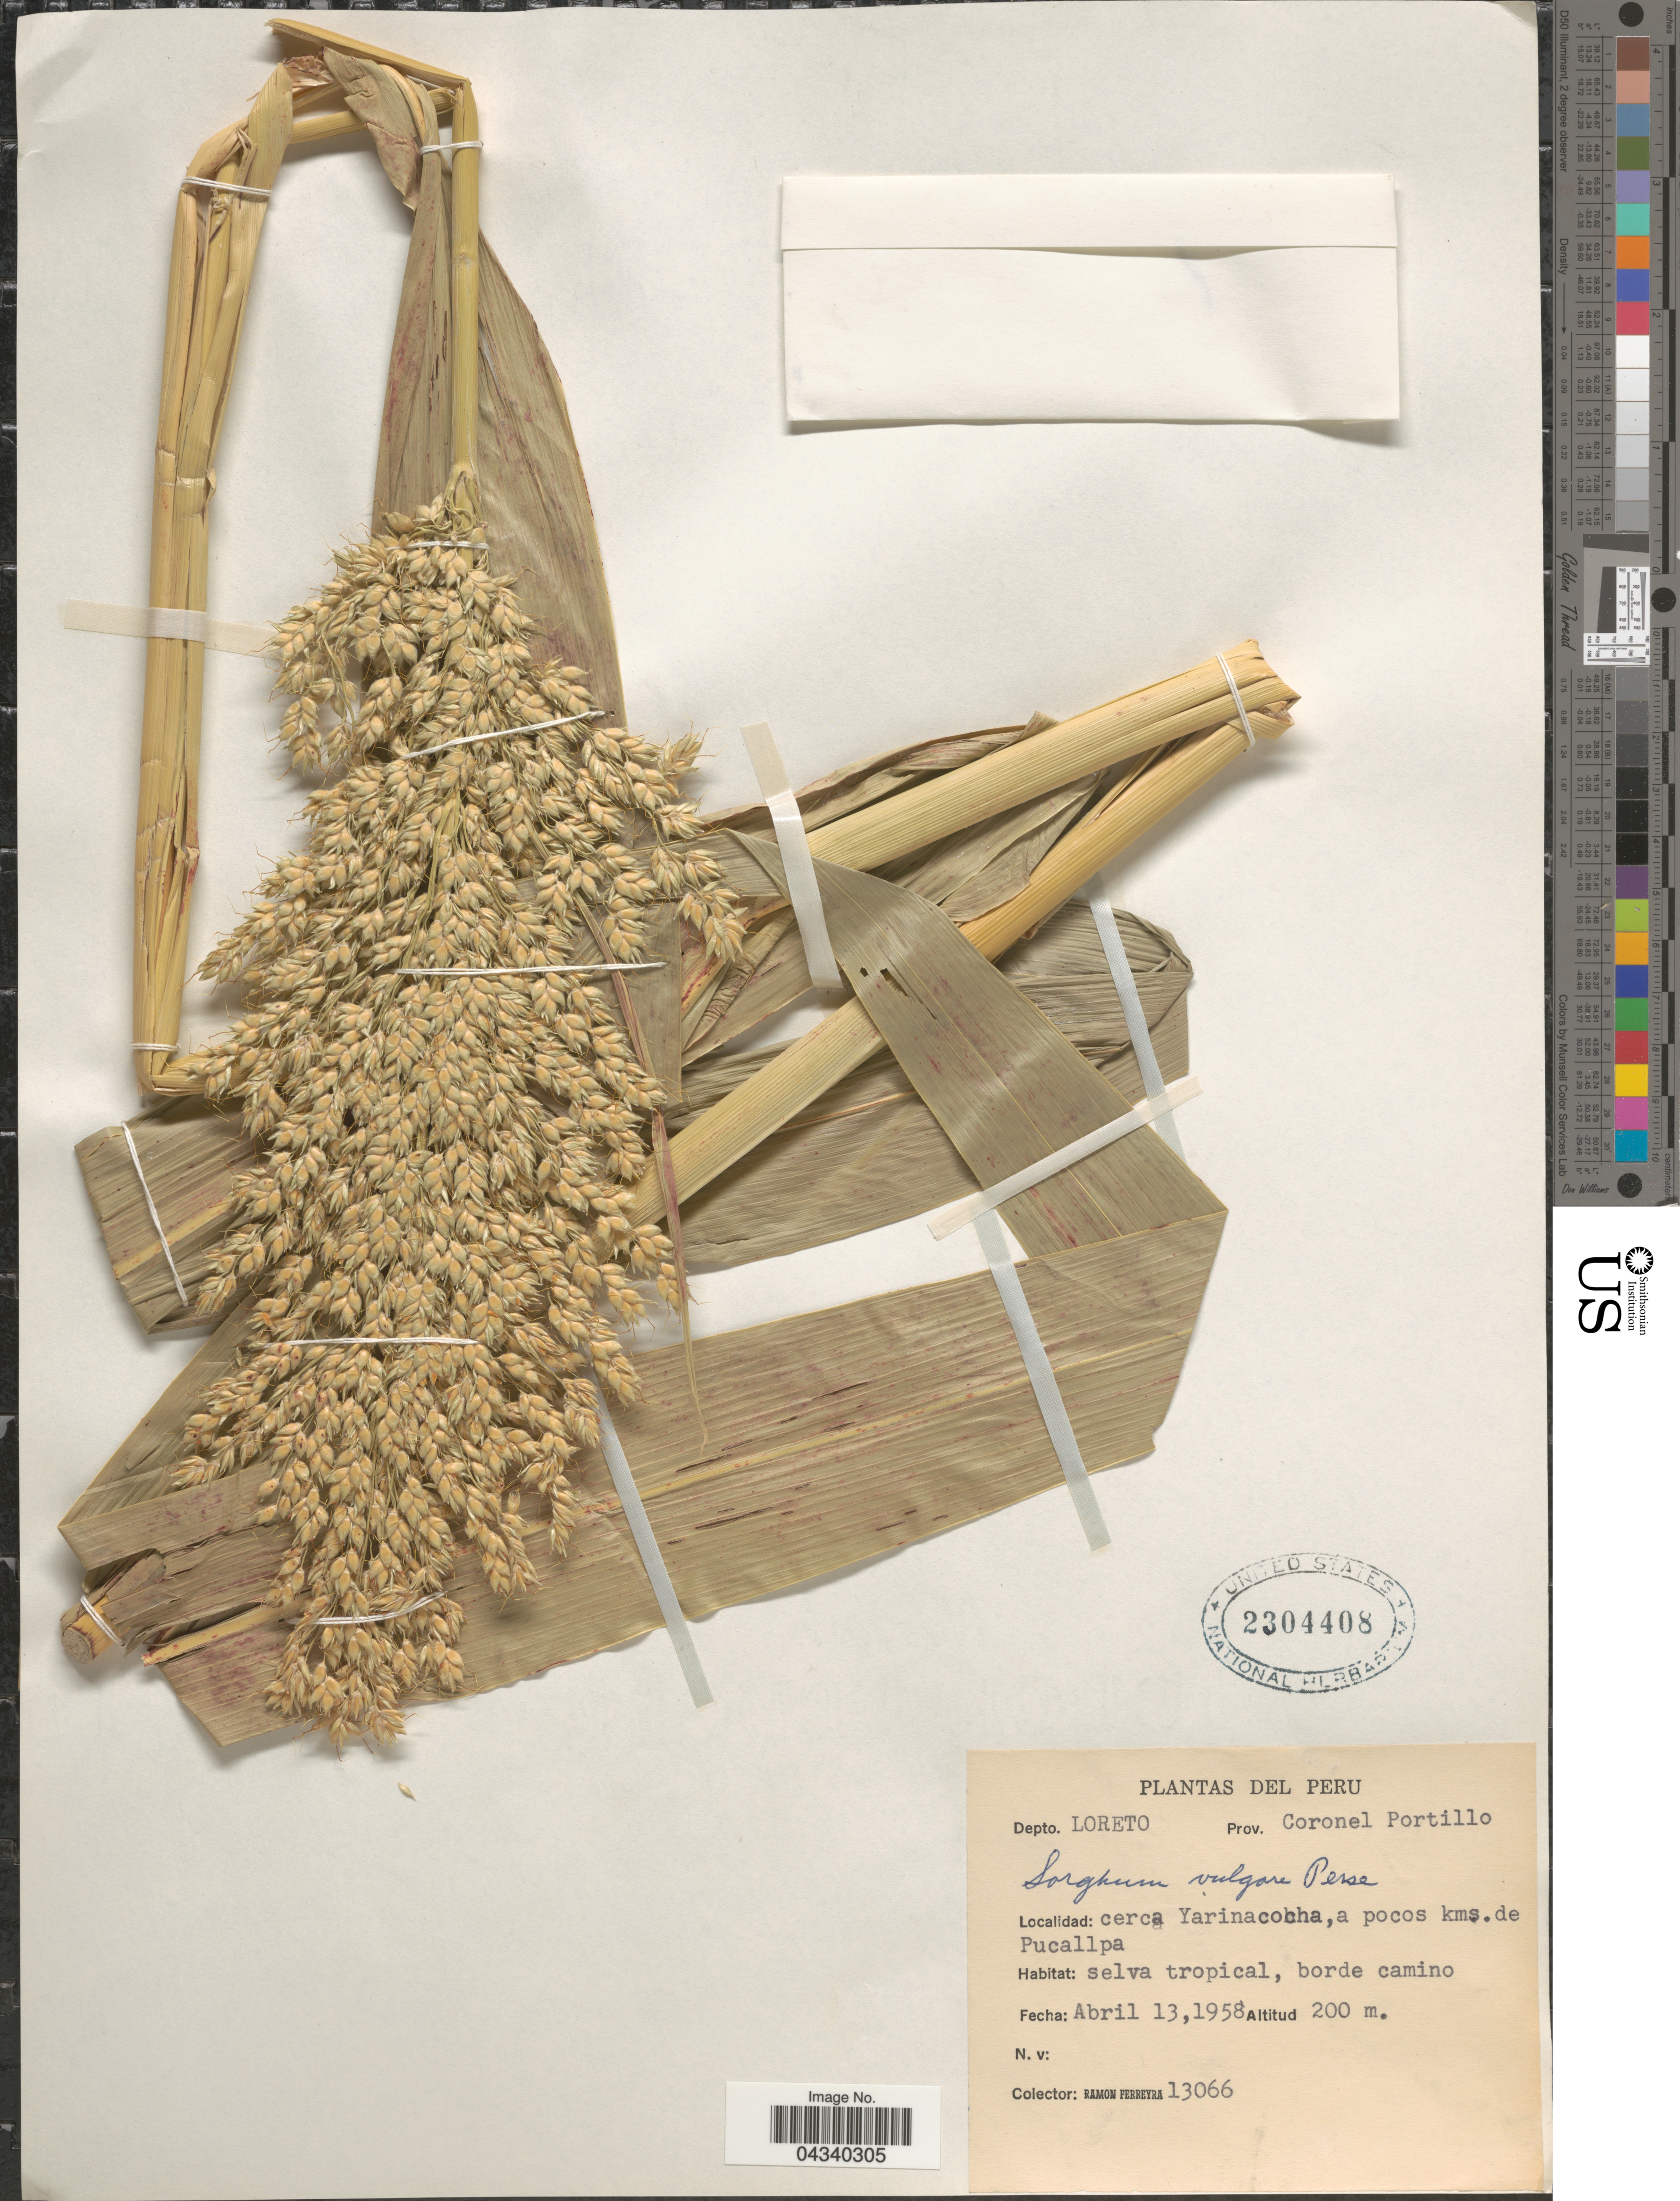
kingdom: Plantae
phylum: Tracheophyta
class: Liliopsida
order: Poales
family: Poaceae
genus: Sorghum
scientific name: Sorghum bicolor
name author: (L.) Moench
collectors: R. A. Ferreyra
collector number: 13066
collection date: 1958-04-13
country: Peru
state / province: Loreto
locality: Depto. Loreto. Prov. Coronel Porotillo. Cerca Yarinacocha, a pocos kms. de Pucallpa.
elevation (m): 200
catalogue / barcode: US 2304408